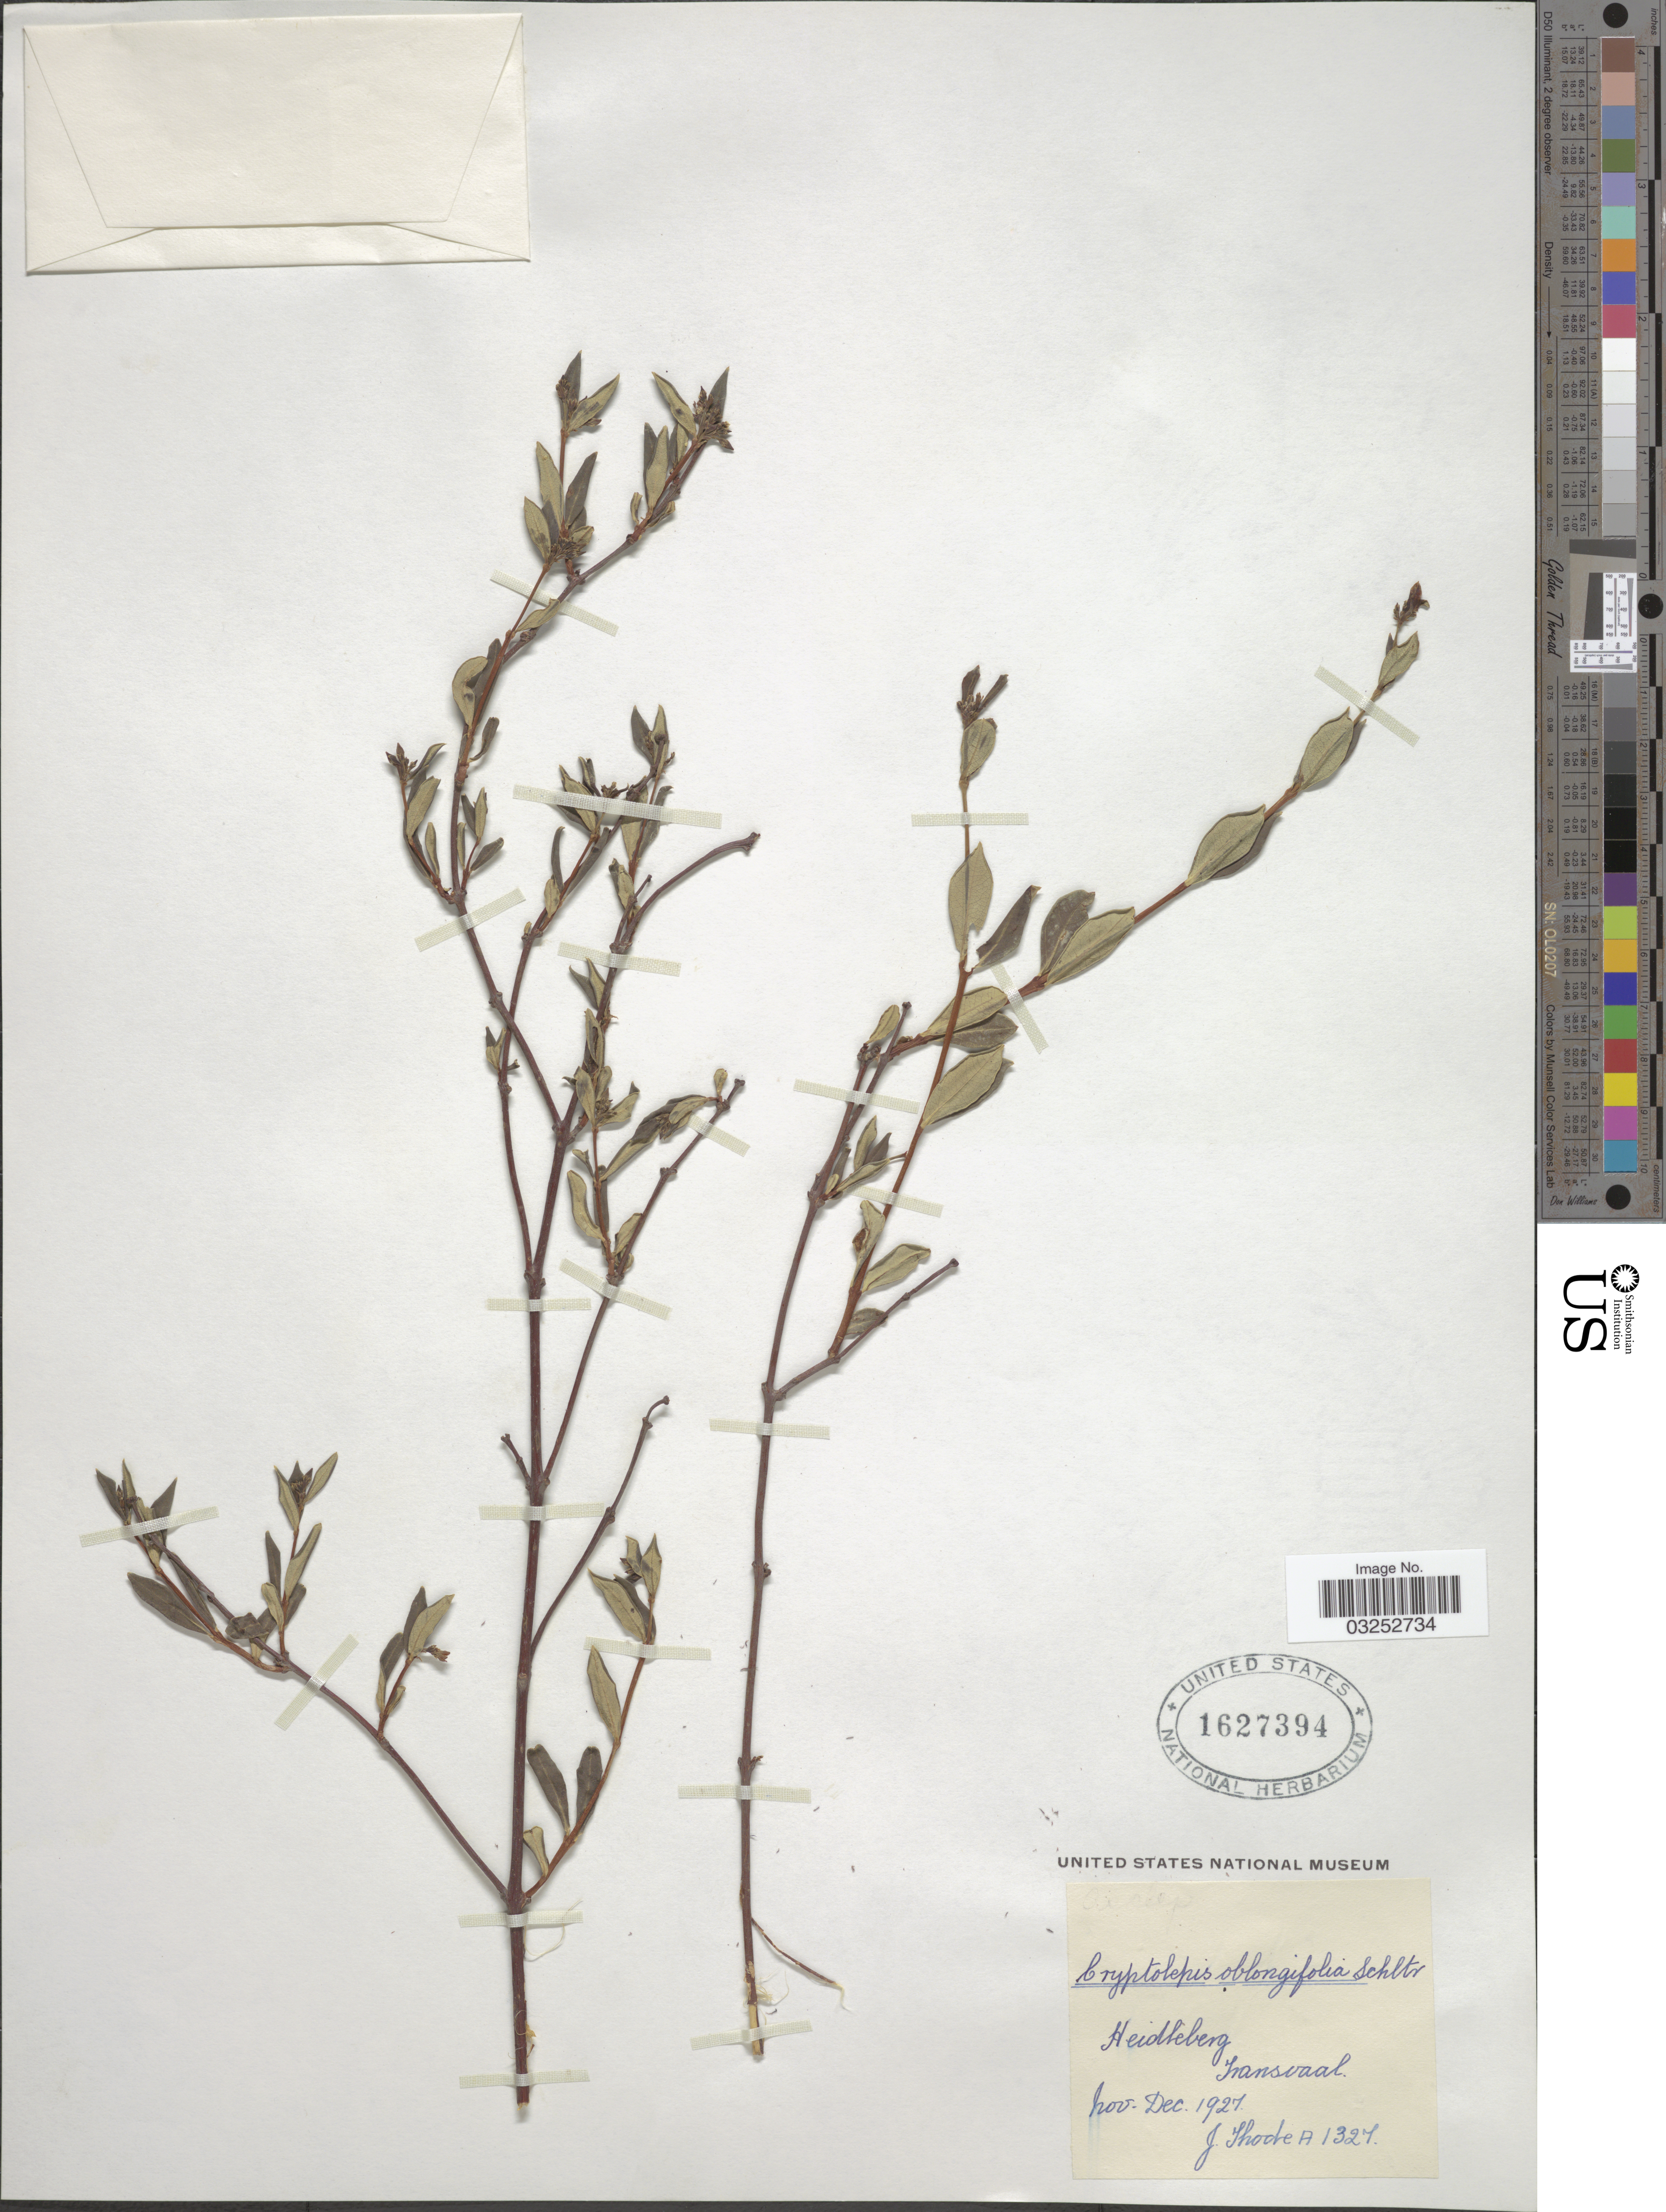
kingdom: Plantae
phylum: Tracheophyta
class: Magnoliopsida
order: Gentianales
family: Apocynaceae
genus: Cryptolepis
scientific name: Cryptolepis oblongifolia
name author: (Meisn.) Schltr.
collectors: J. Thode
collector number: A 1327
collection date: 1927-11/1927-12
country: South Africa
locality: Heidleberg, Transvaal.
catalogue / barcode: US 1627394